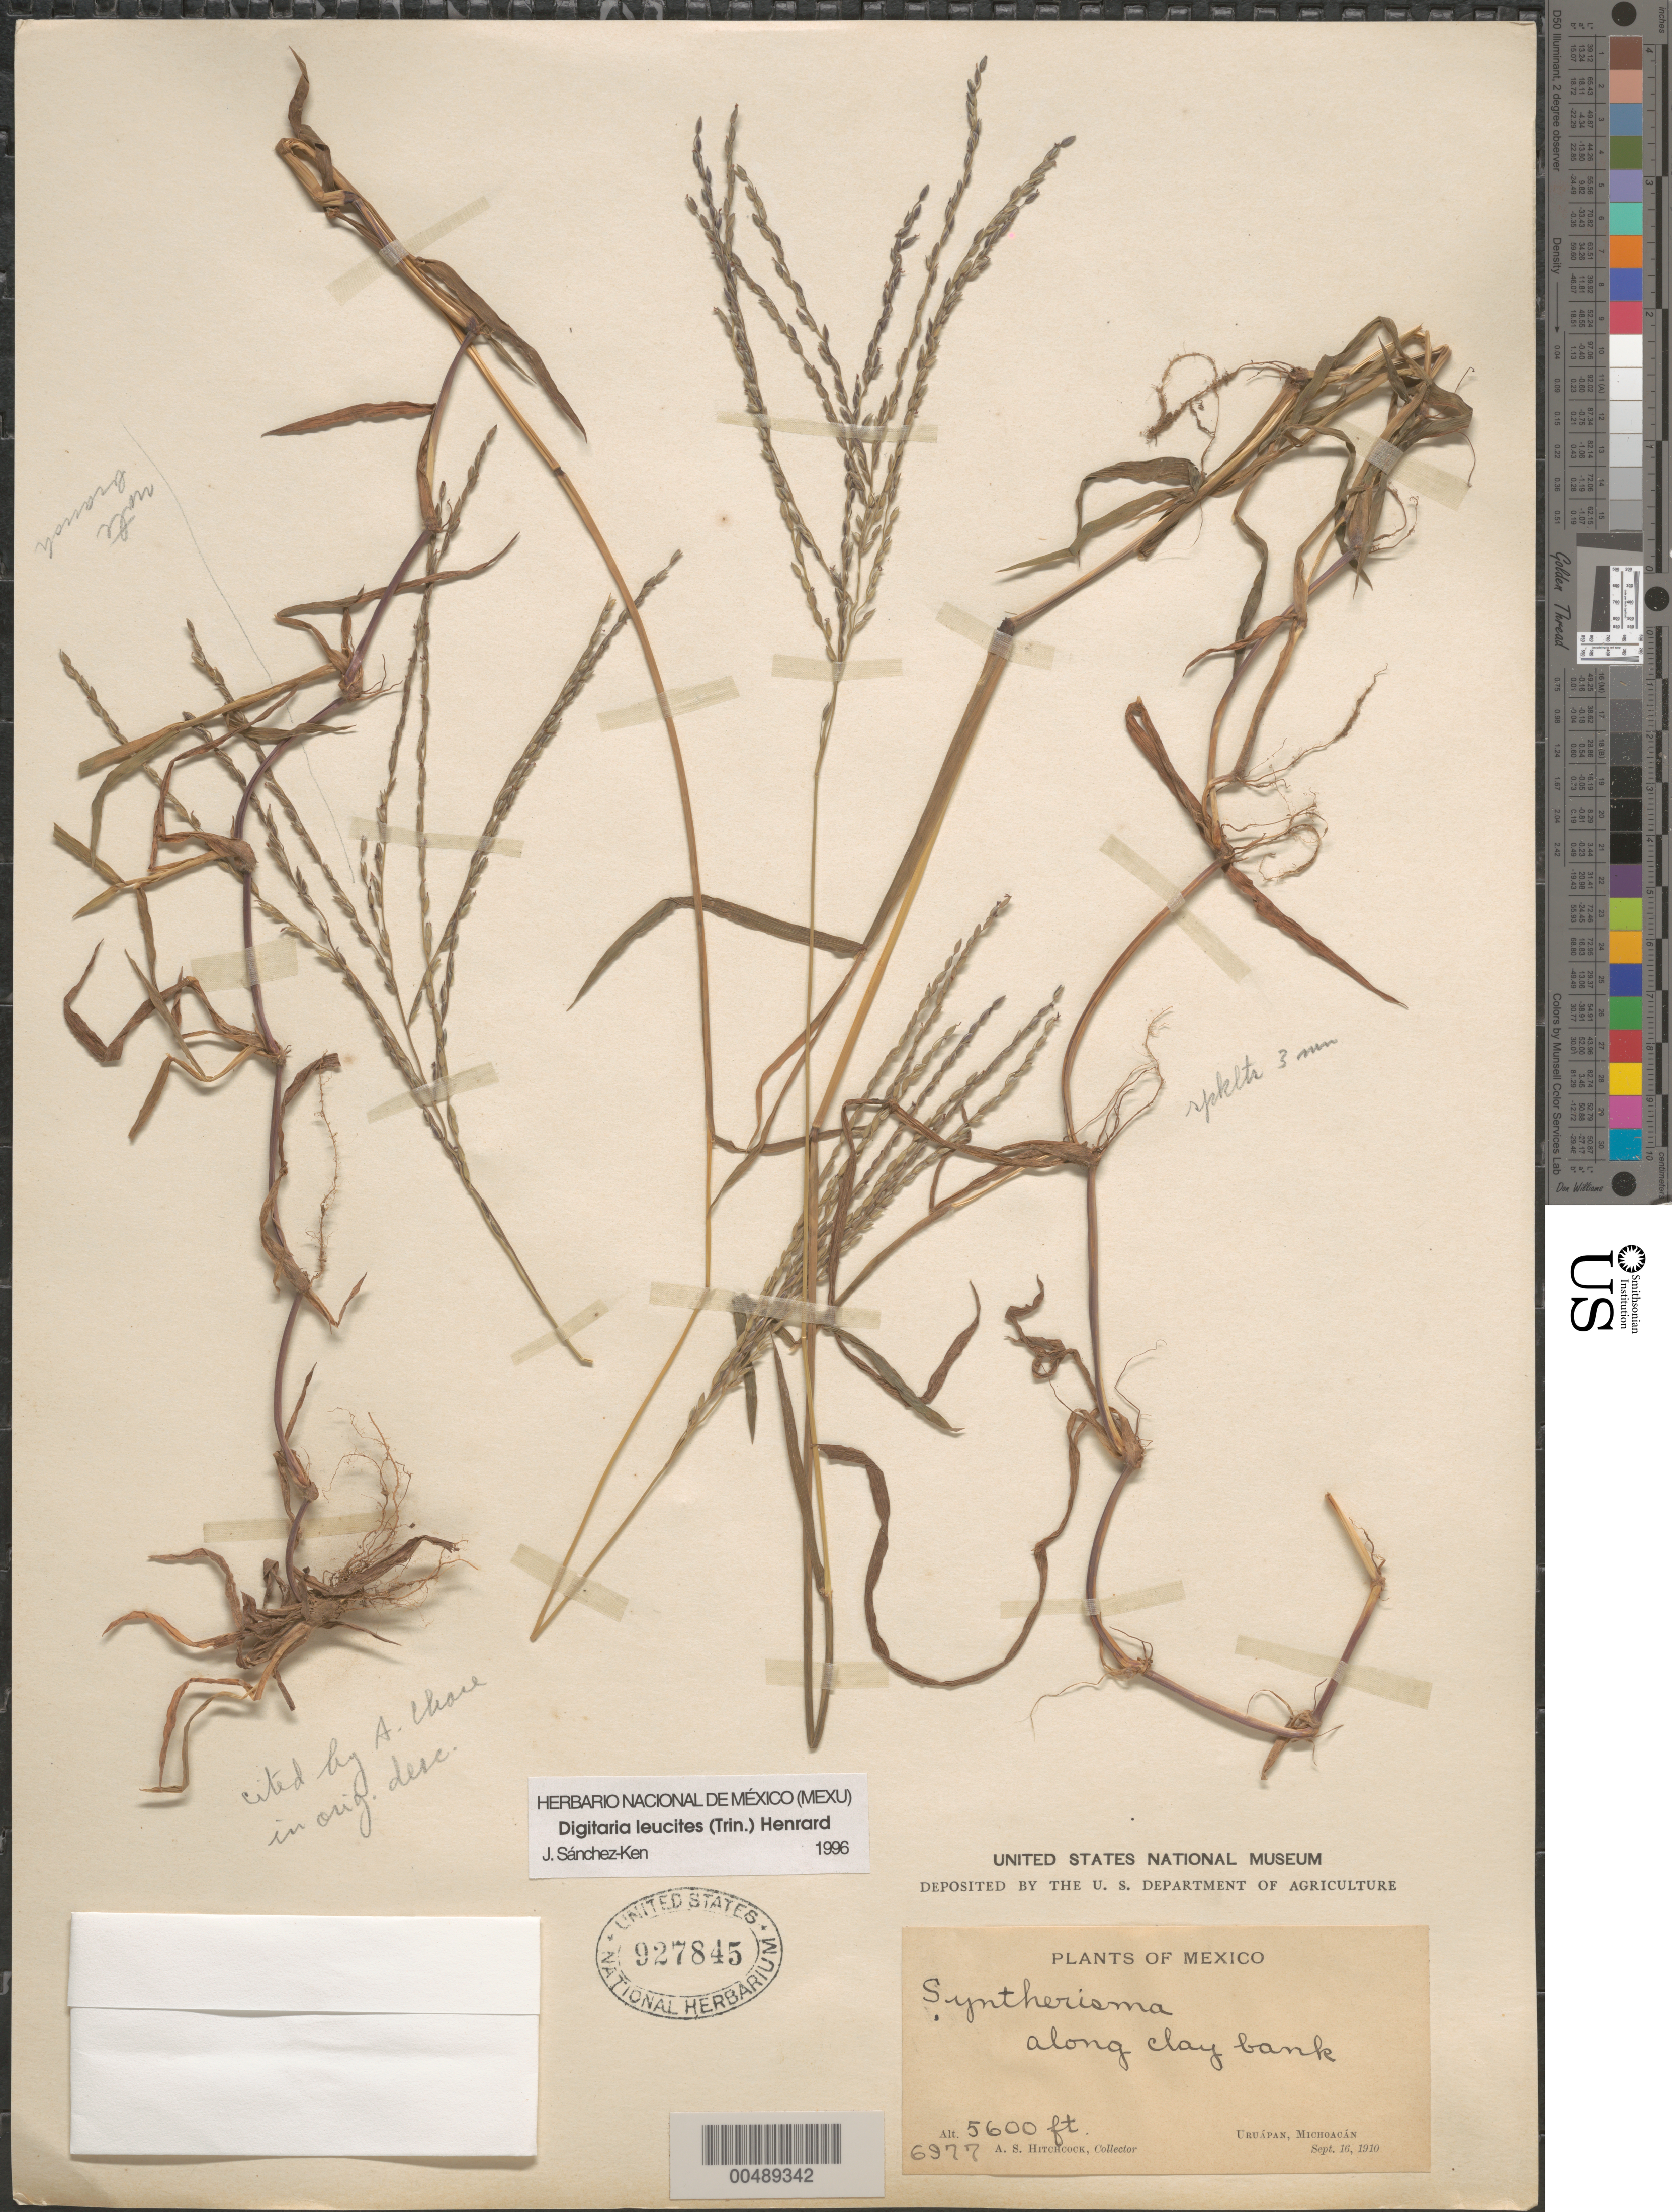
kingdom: Plantae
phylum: Tracheophyta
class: Liliopsida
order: Poales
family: Poaceae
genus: Digitaria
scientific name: Digitaria leucites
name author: (Trin.) Henr.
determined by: Sánchez-Ken, J. G.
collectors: A. S. Hitchcock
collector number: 6977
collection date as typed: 16 Sep 1910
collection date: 1910-09-16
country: Mexico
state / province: Michoacán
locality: Uruápan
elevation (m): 1707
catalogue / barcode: US 927845